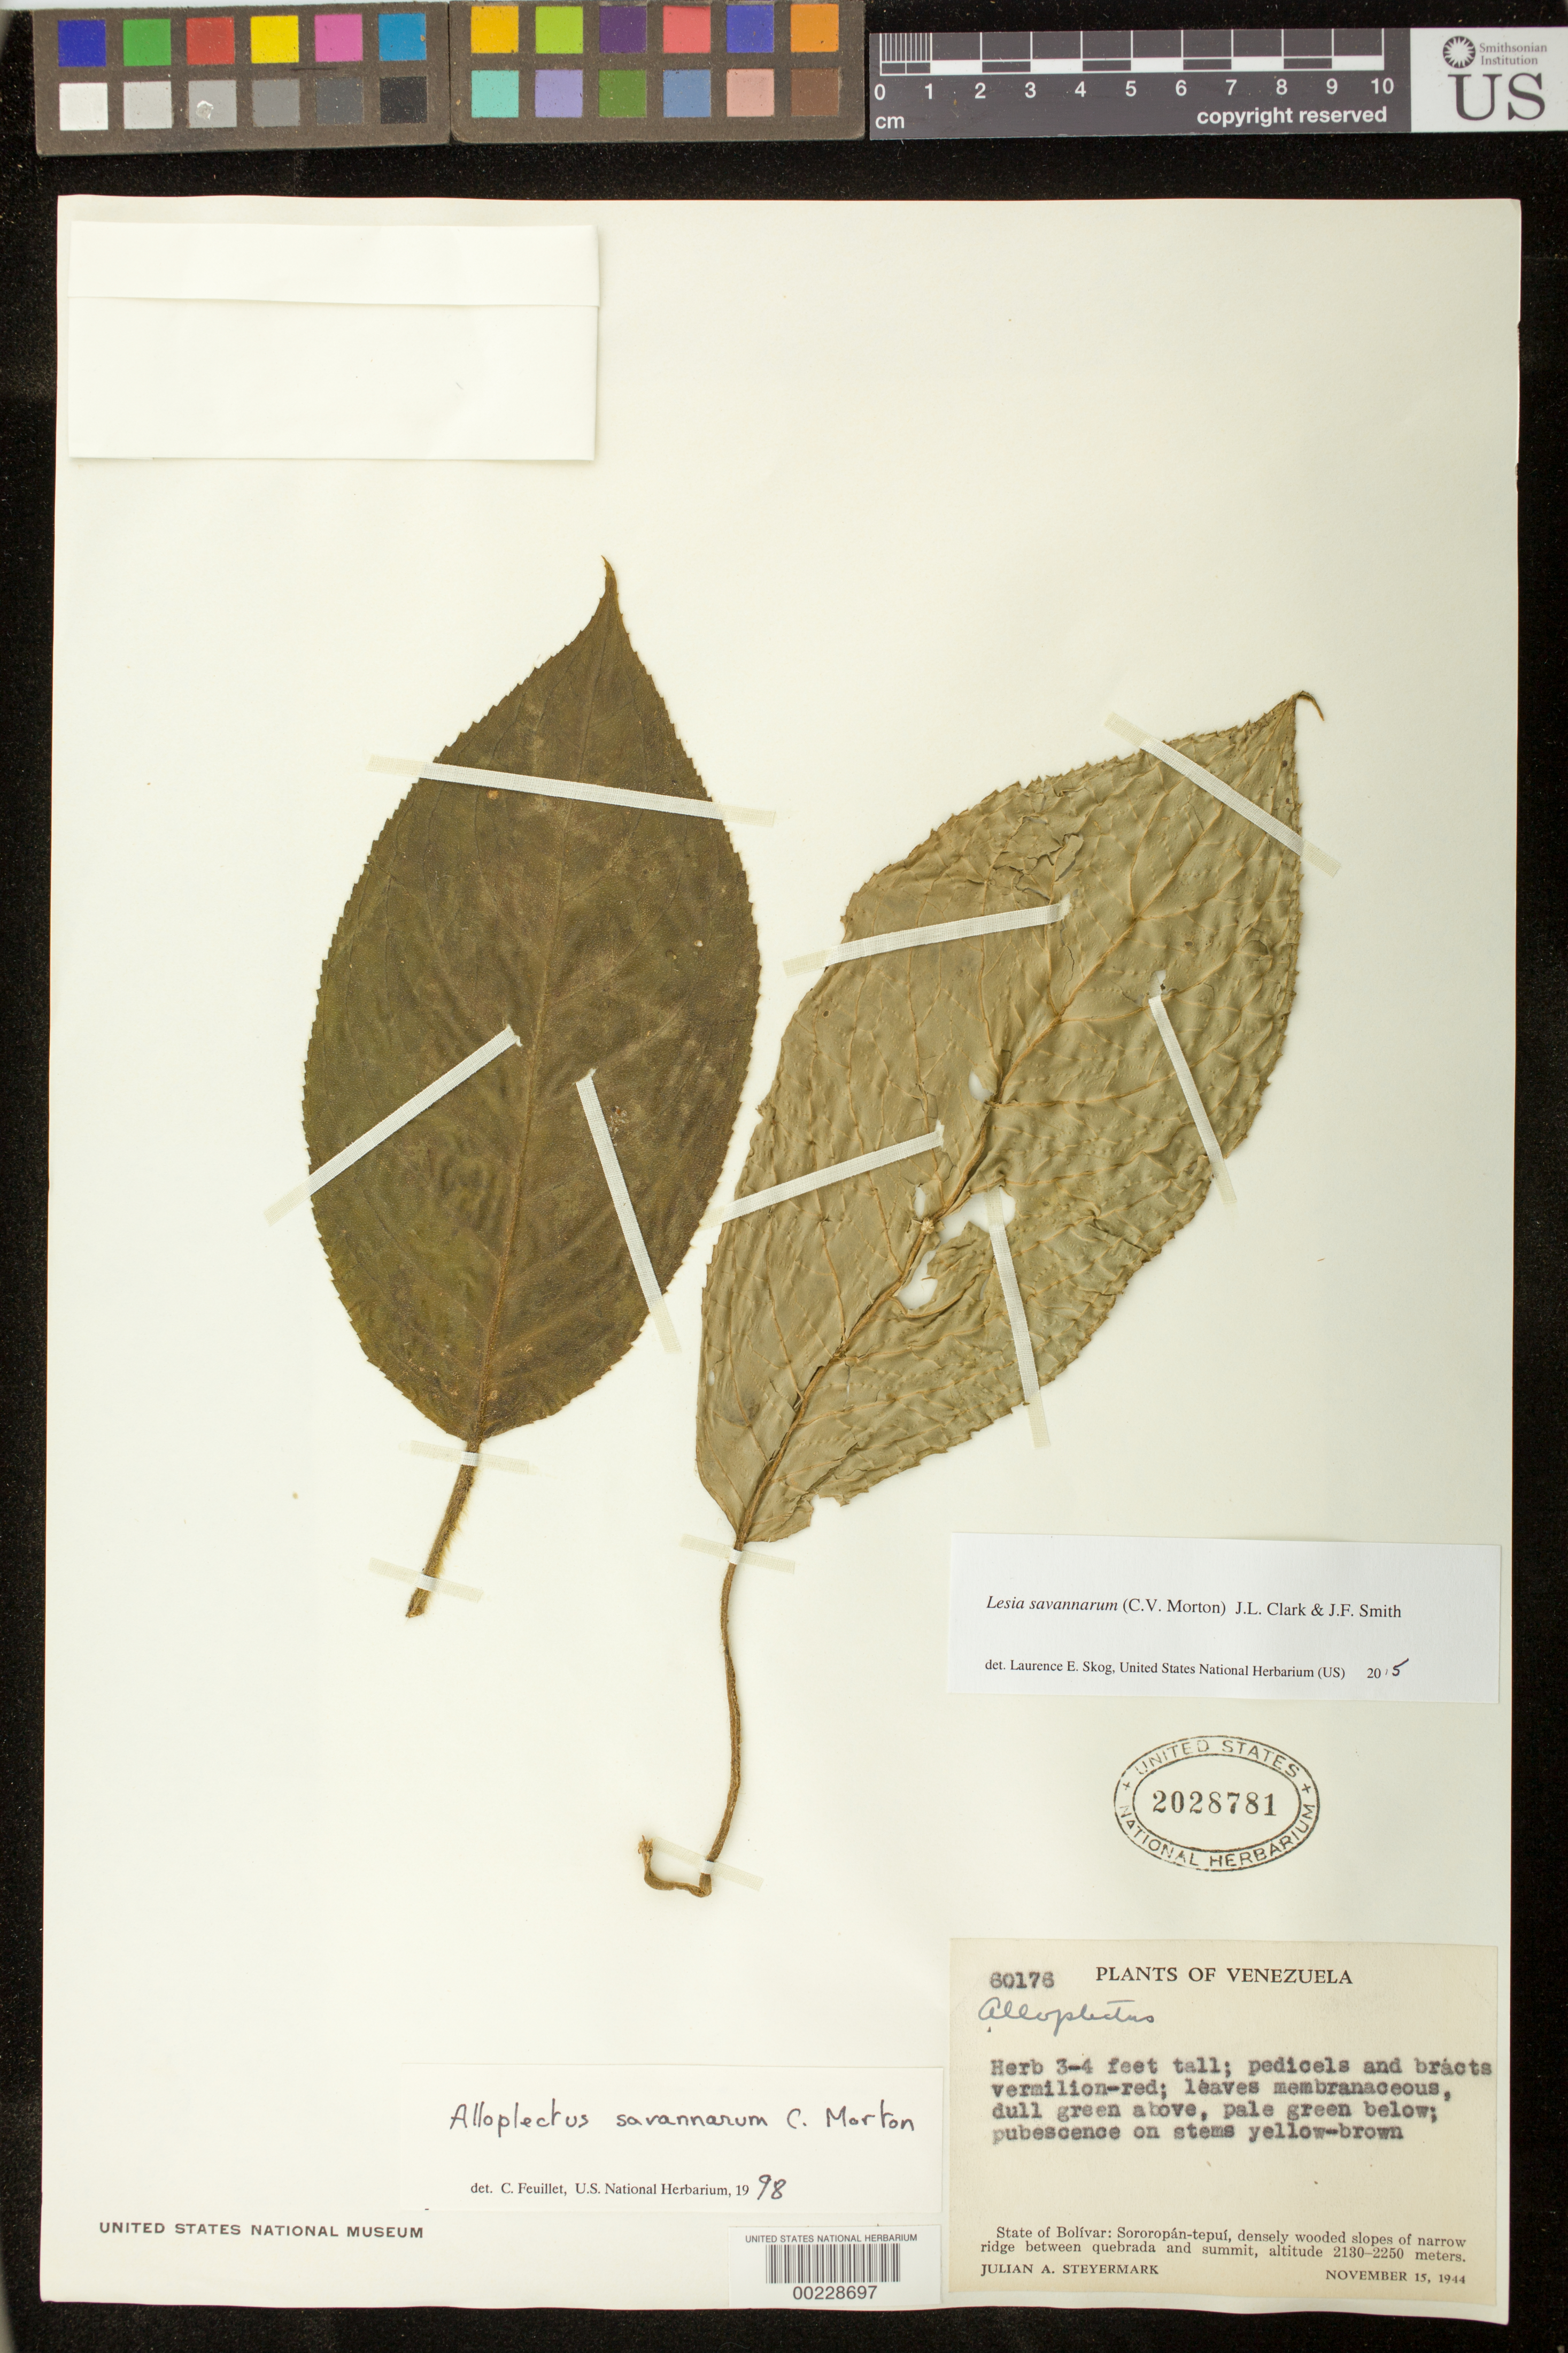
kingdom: Plantae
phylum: Tracheophyta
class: Magnoliopsida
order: Lamiales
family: Gesneriaceae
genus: Glossoloma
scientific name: Glossoloma schultzei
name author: (Mansf.) J.L. Clark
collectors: J. Steyermark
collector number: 60176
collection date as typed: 15 Nov 1944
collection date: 1944-11-15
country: Venezuela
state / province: Bolívar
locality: Sororopan-tepui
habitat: Densely wooded slopes of narrow ridge between quebrada & summit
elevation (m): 2130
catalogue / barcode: US 2028781